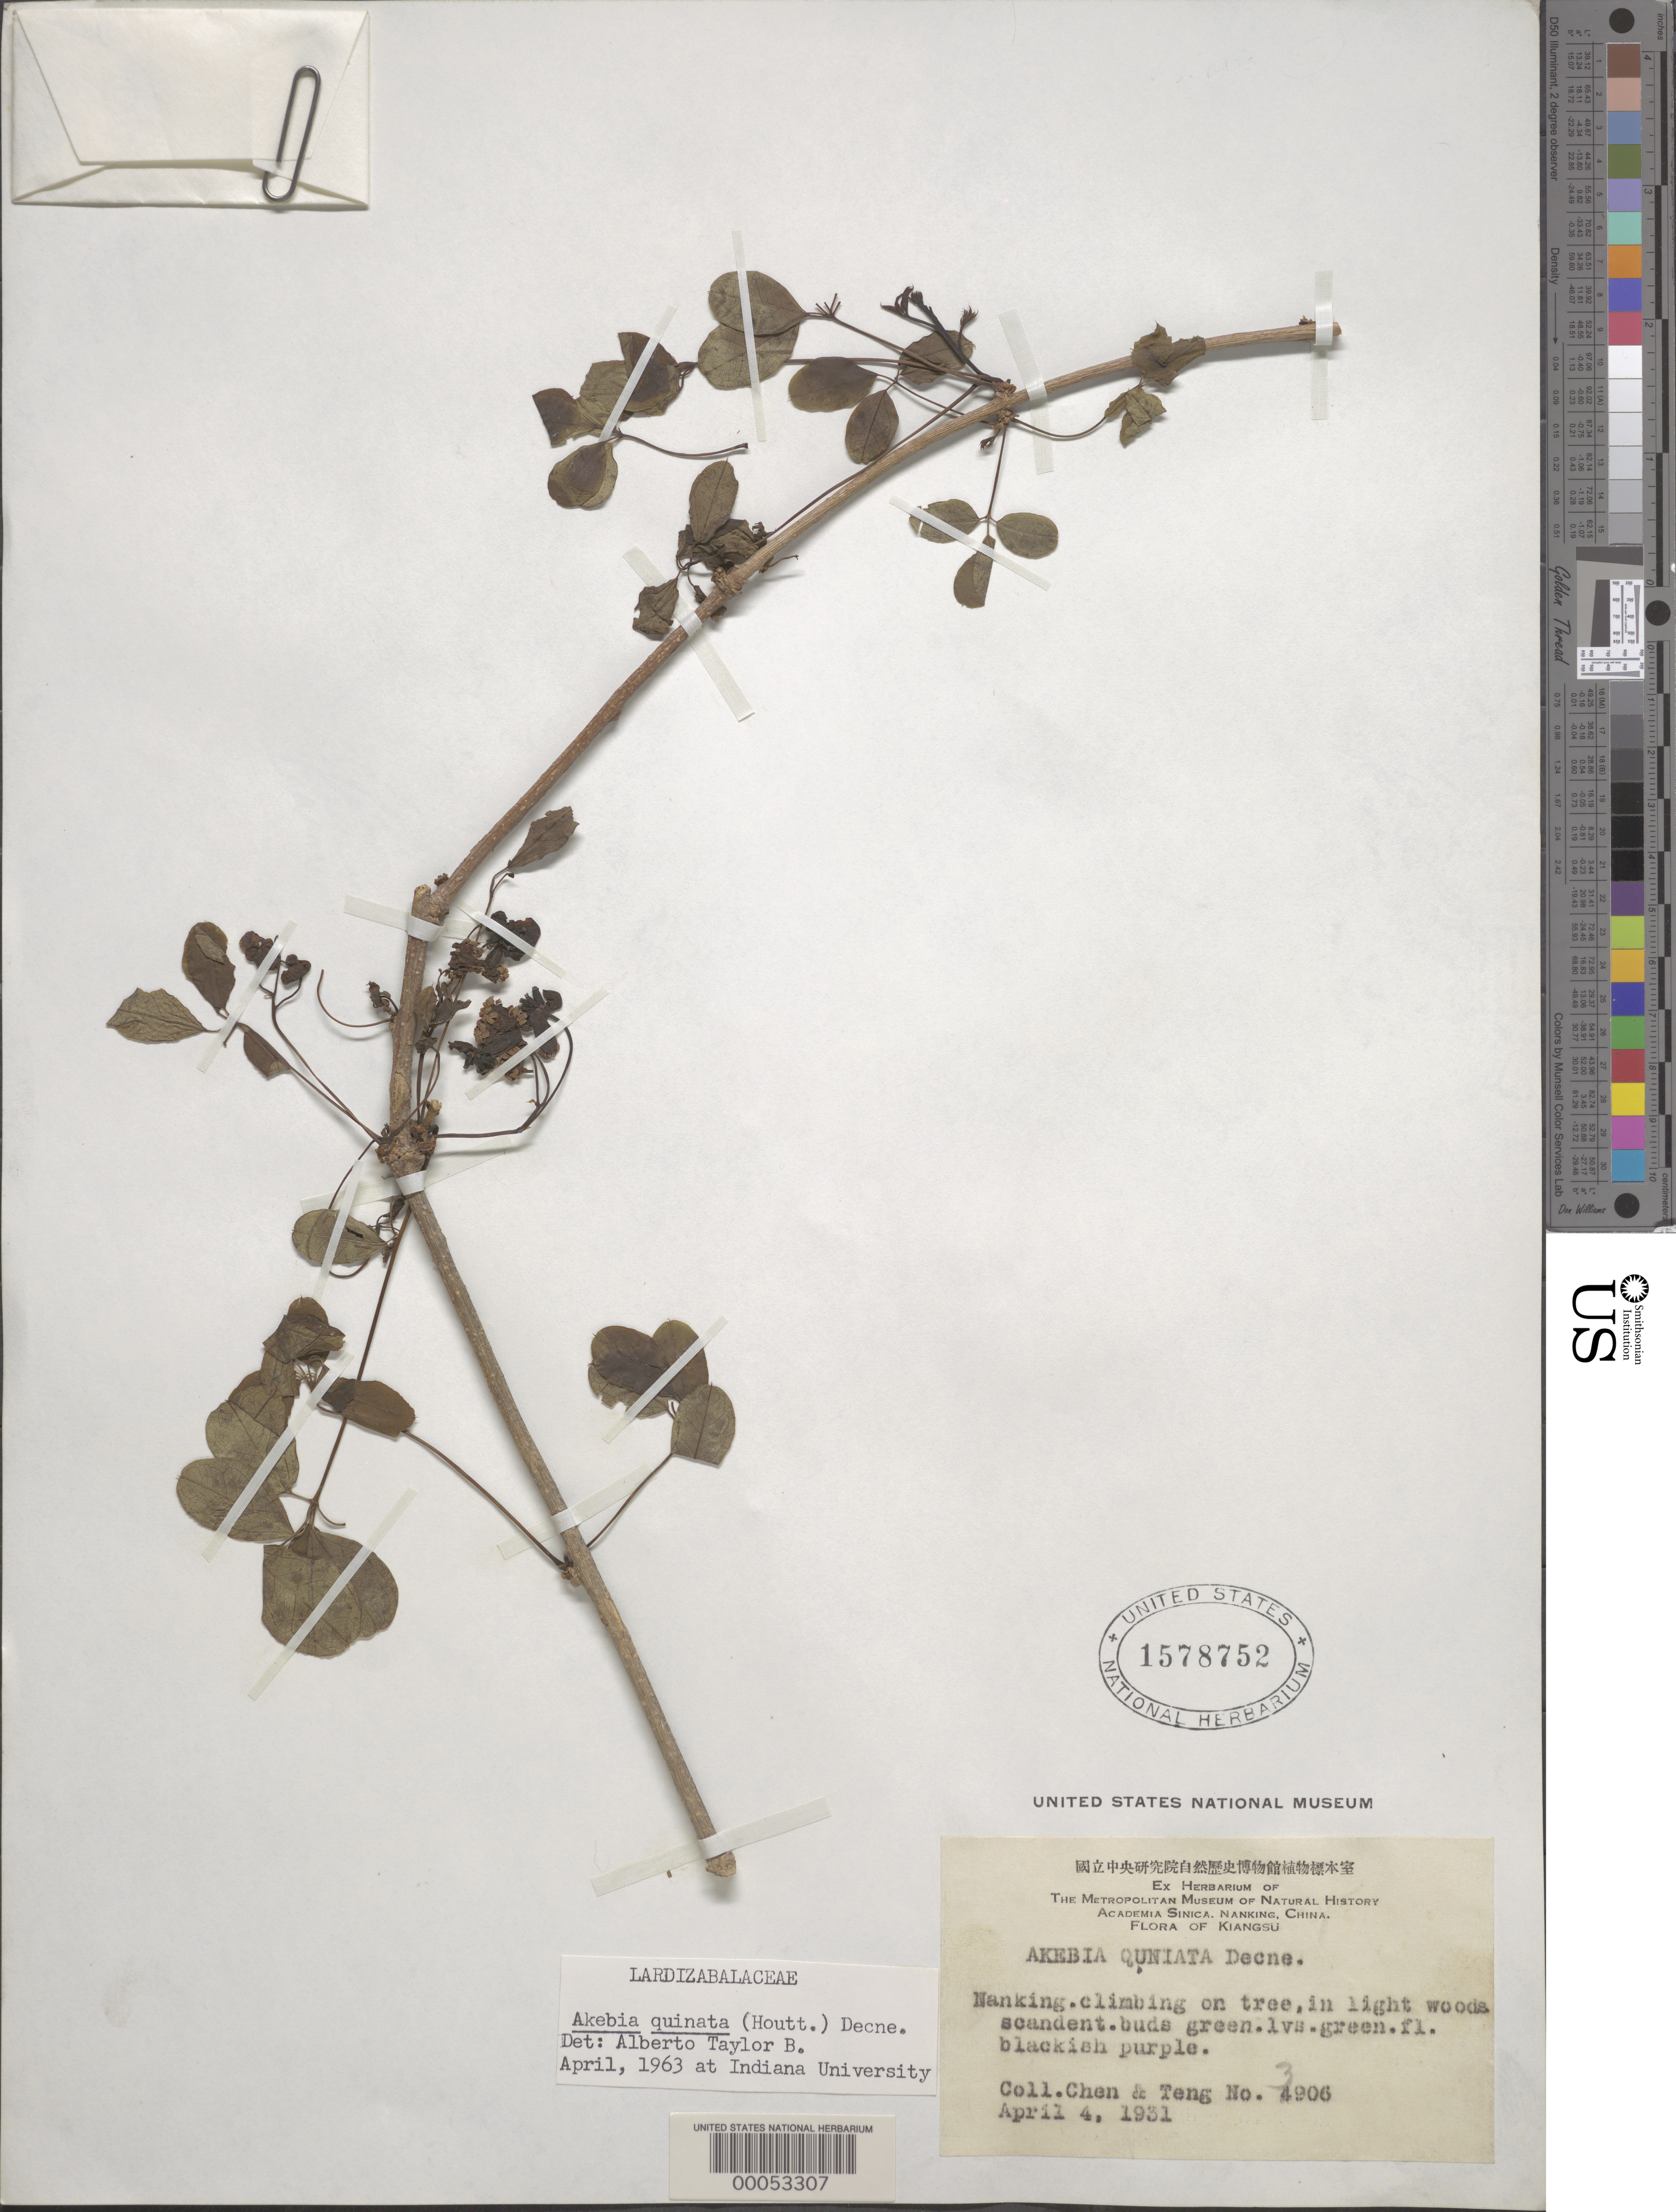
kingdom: Plantae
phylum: Tracheophyta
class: Magnoliopsida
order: Ranunculales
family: Lardizabalaceae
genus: Akebia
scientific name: Akebia quinata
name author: (Houtt.) Decne.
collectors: -- Chen & -. Teng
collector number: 3906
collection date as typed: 04 Apr 1931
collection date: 1931-04-04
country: China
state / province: Jiangsu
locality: Nanking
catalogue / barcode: US 1578752